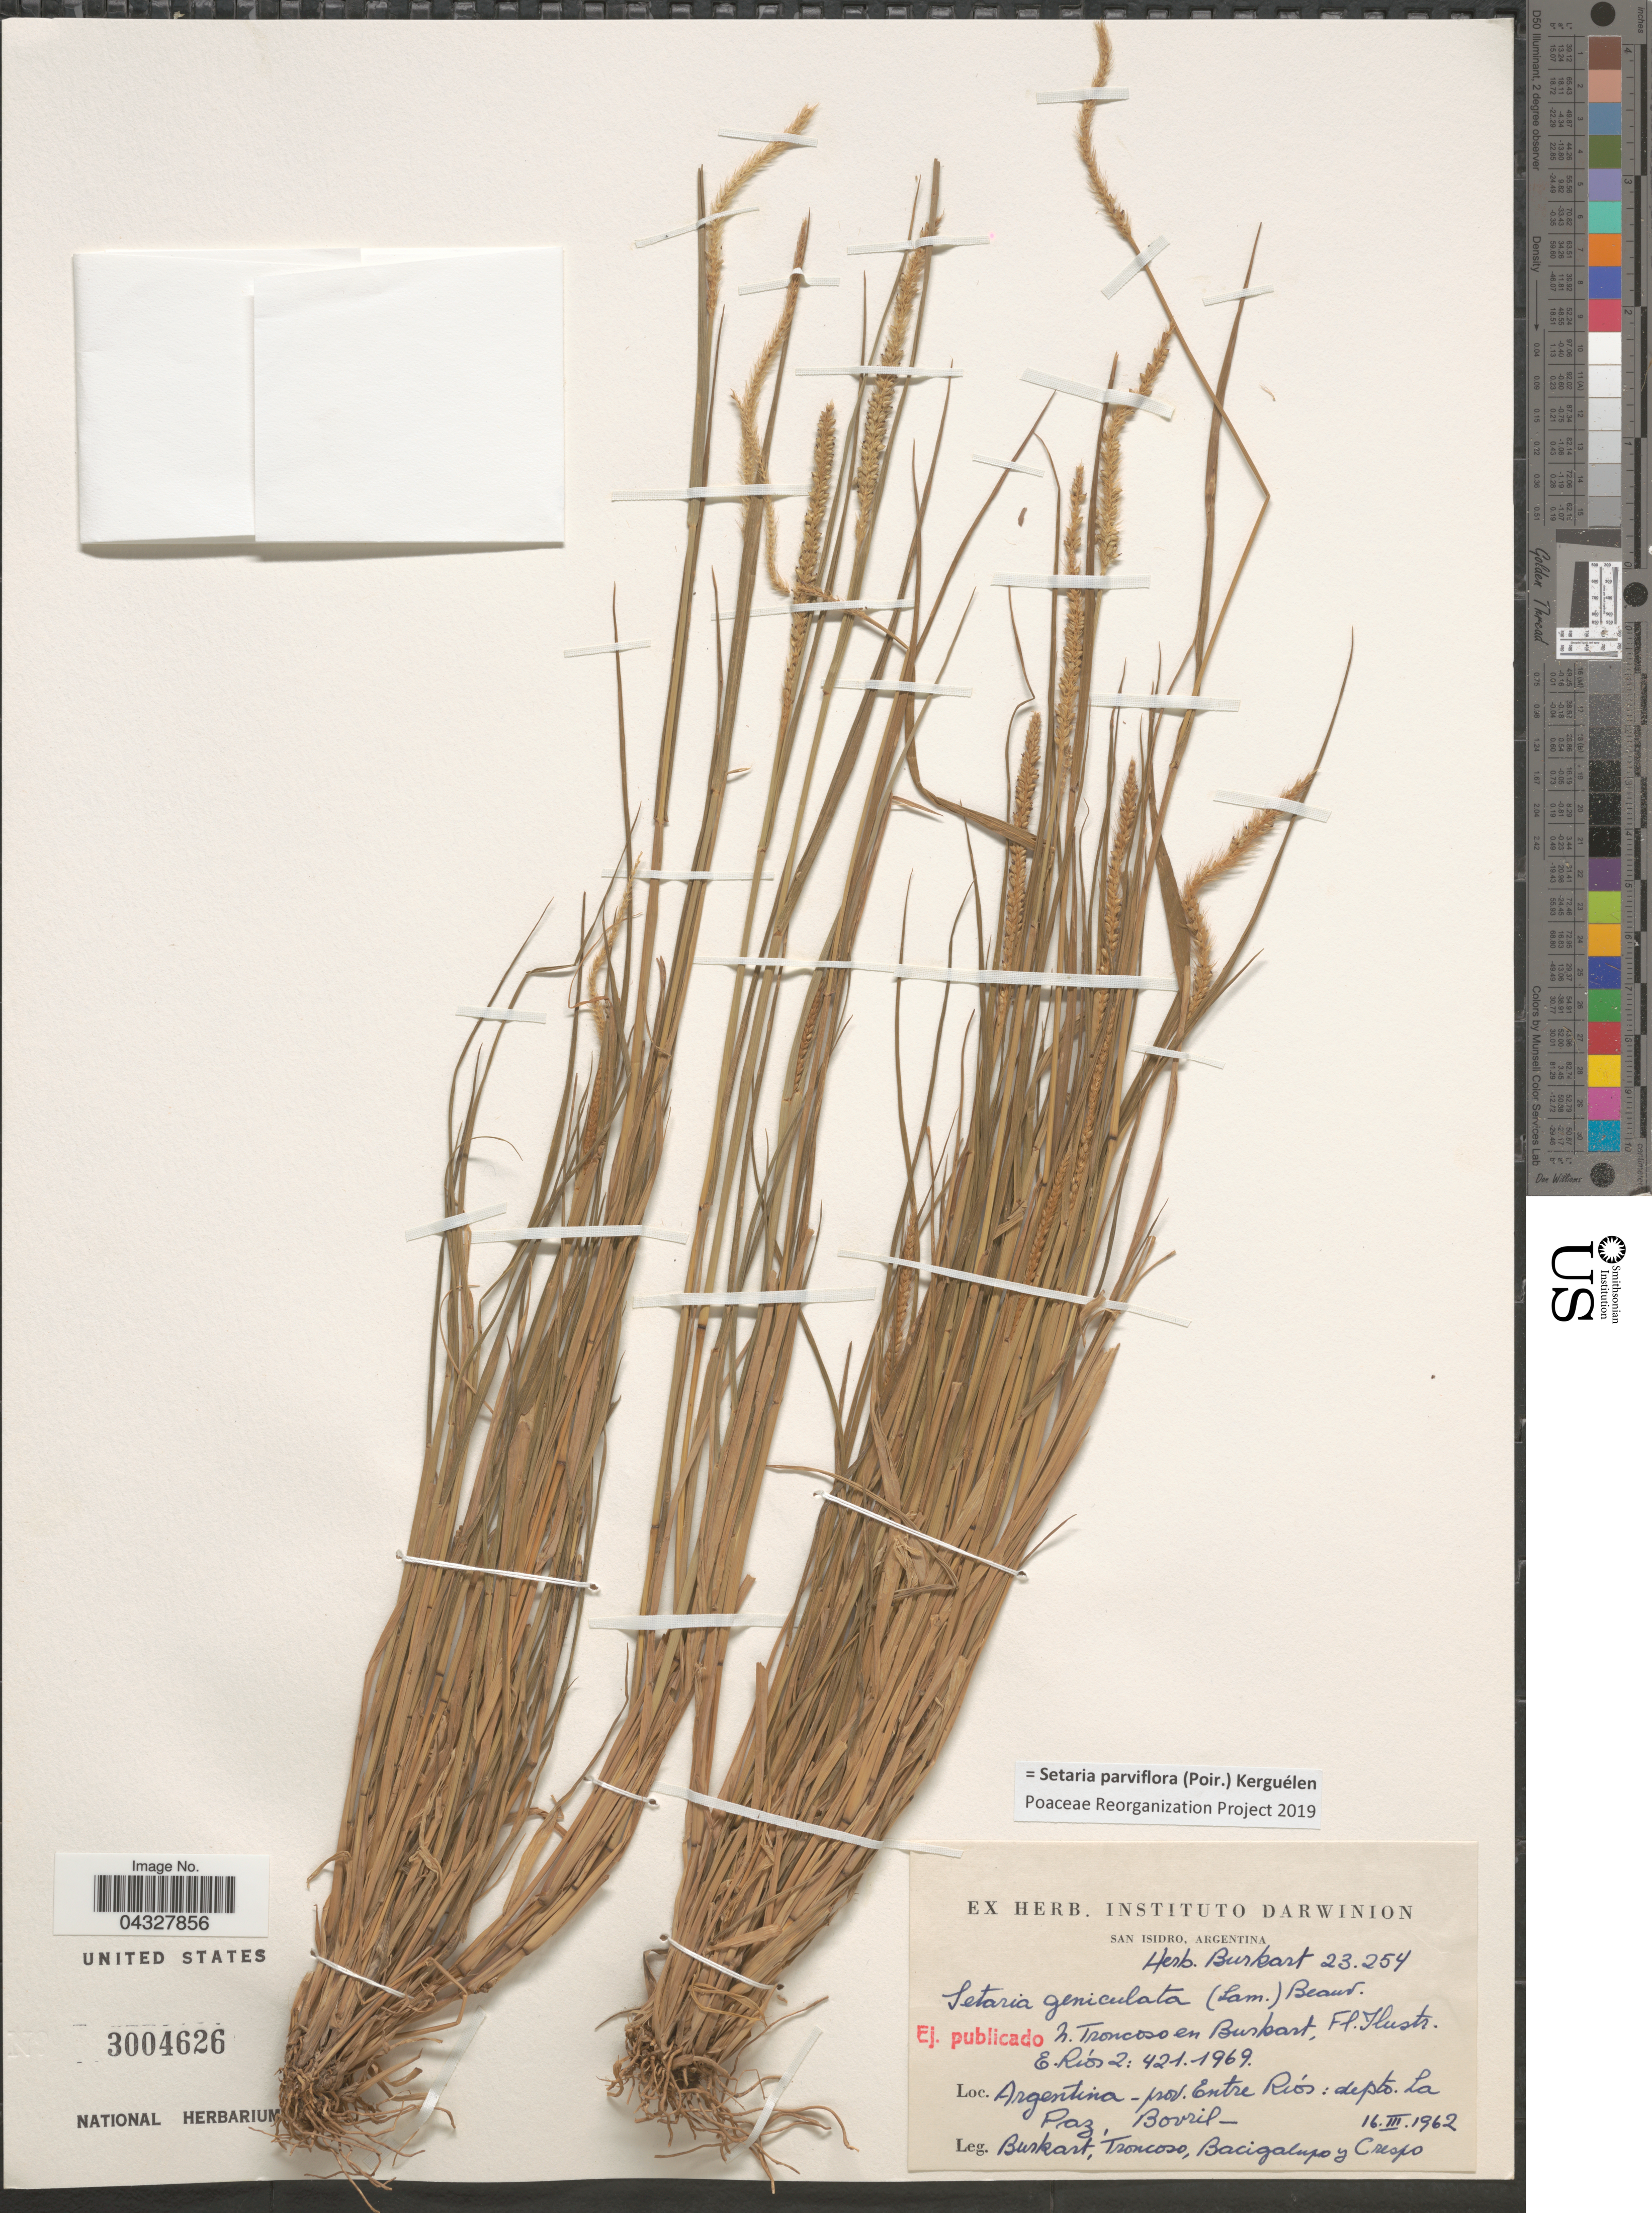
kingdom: Plantae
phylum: Tracheophyta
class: Liliopsida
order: Poales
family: Poaceae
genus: Setaria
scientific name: Setaria parviflora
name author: (Poir.) Kerguélen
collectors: -- Burkart, Troncoso, Bacigalupo & Crespo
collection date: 1962-03-16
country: Argentina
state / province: Entre Rios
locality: Depto. La Paz, Bovril.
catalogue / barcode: US 3004626